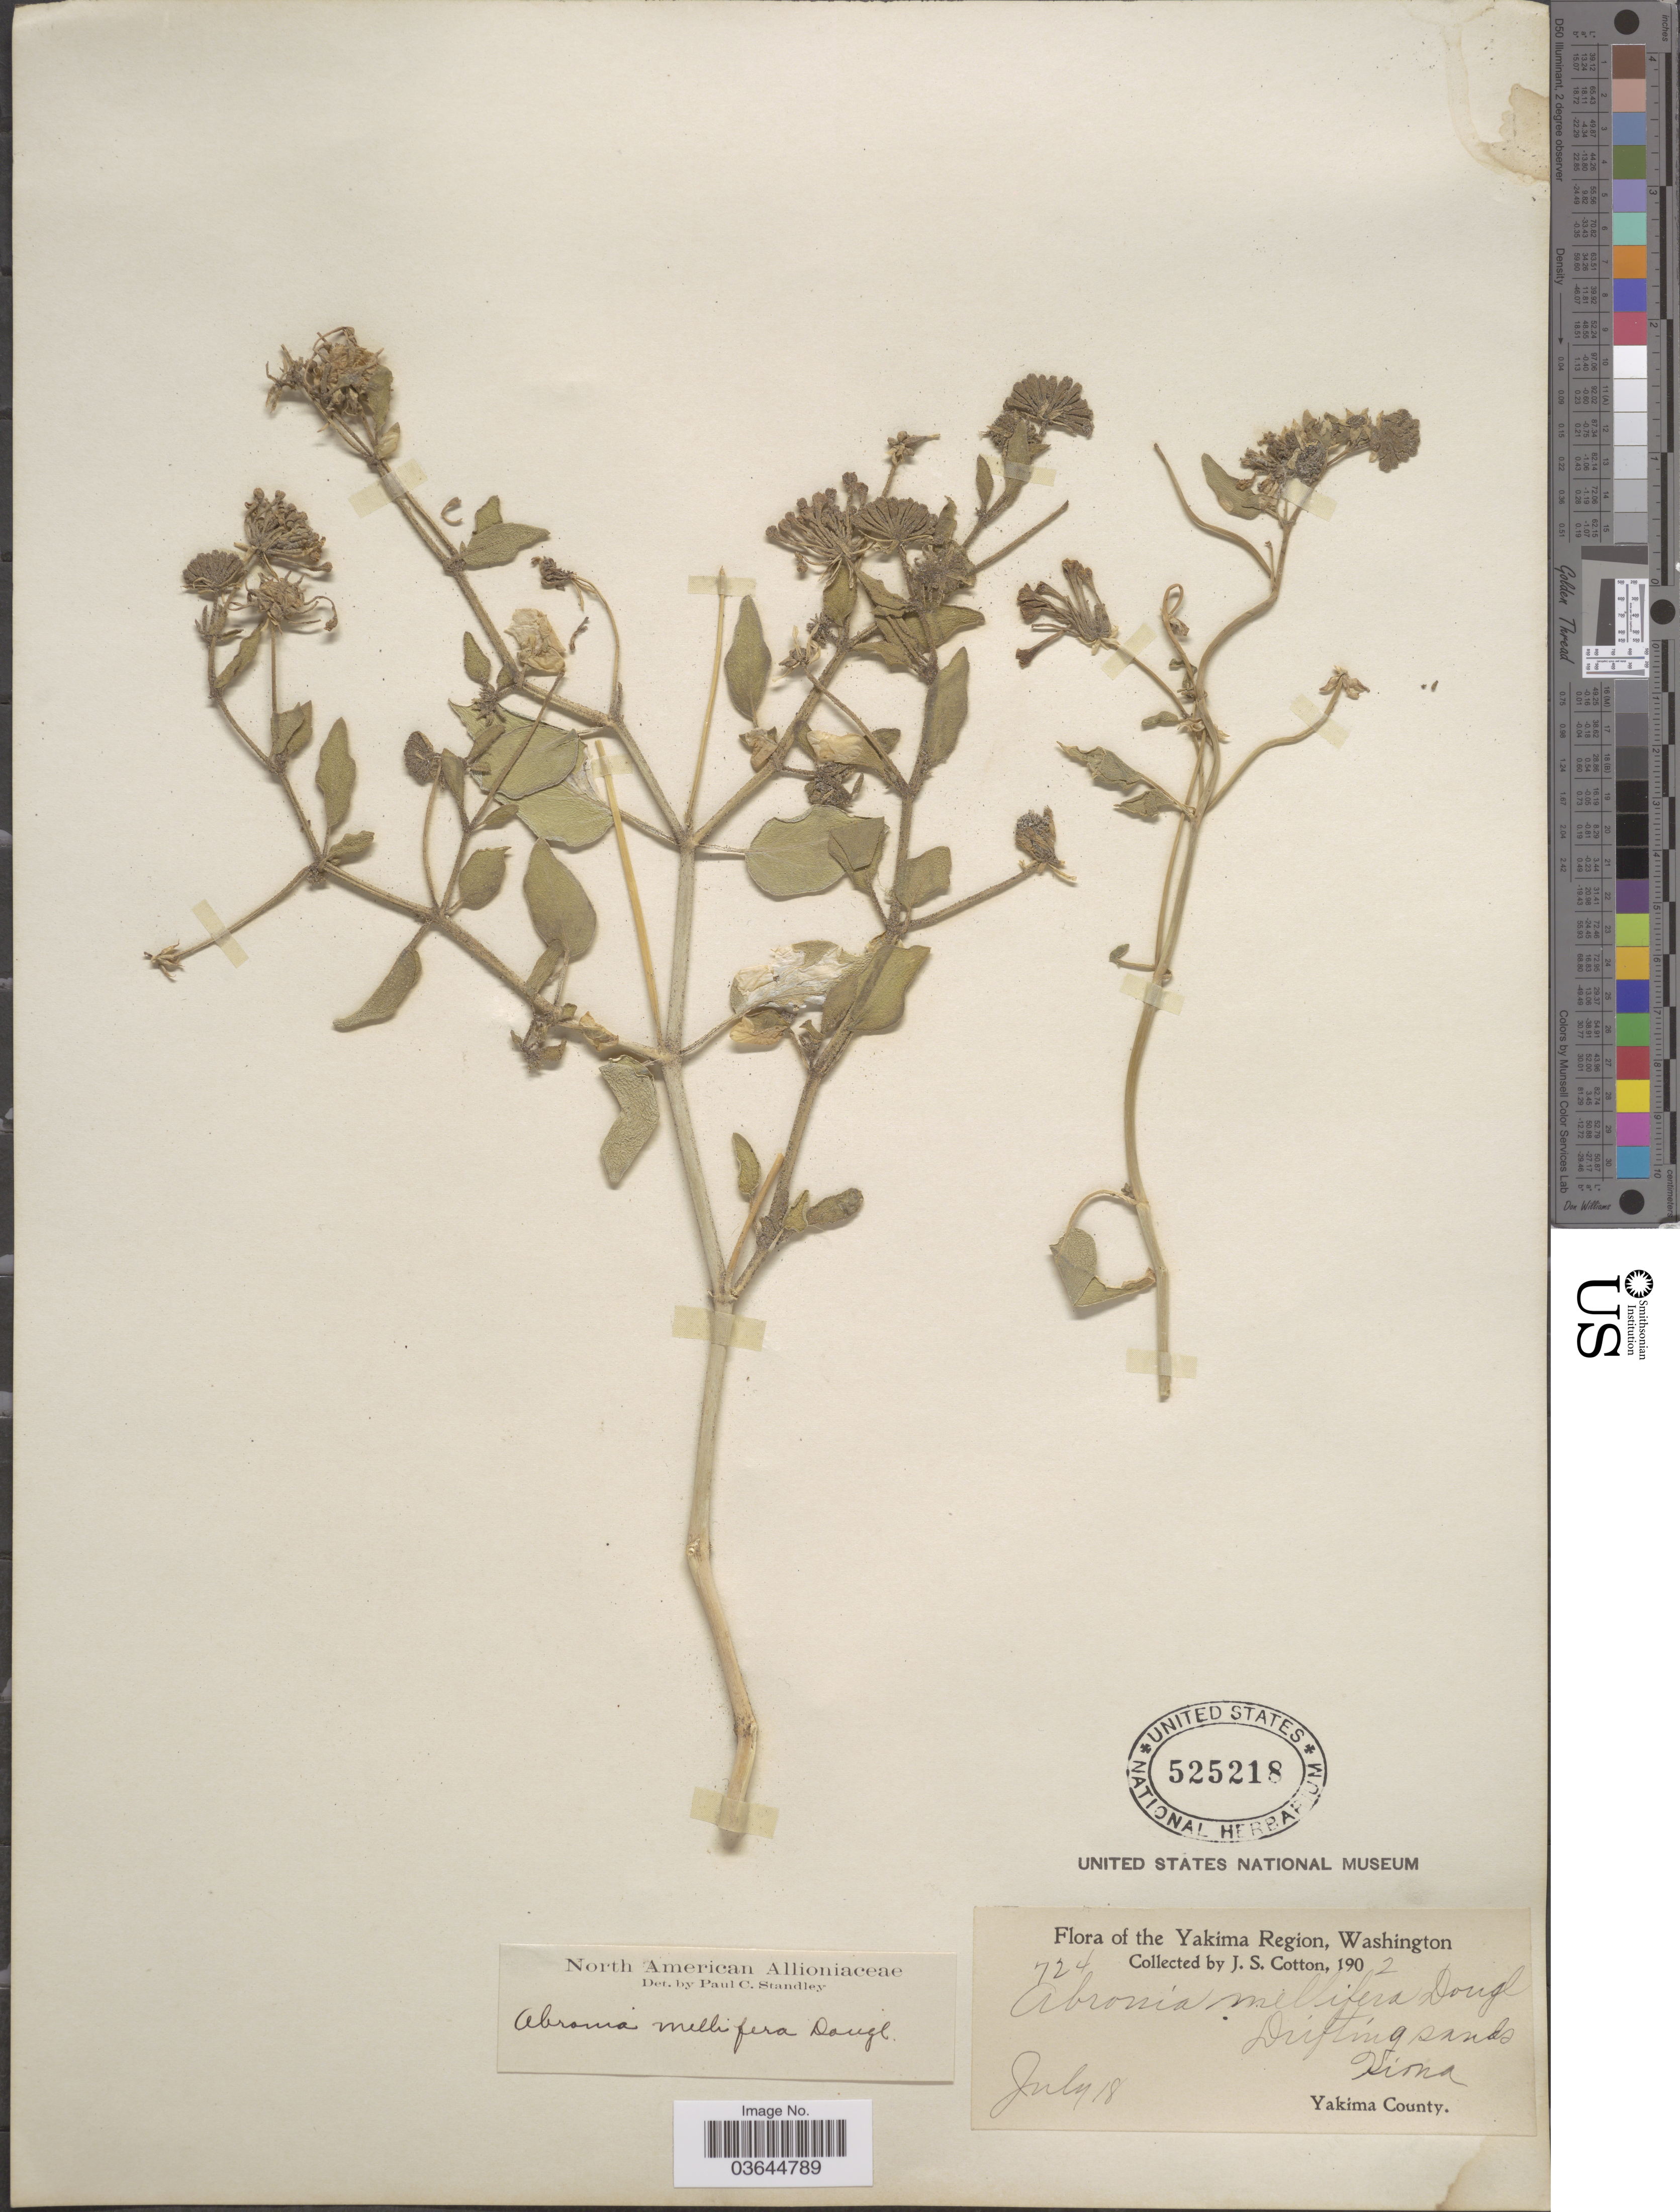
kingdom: Plantae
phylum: Tracheophyta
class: Magnoliopsida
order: Caryophyllales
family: Nyctaginaceae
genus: Abronia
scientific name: Abronia mellifera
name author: Douglas ex Hook.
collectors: J. S. Cotton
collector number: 724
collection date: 1902-07-18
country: United States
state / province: Washington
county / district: Yakima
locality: Yakima Region. Drifting sands. Kiona. Yakima County.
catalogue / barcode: US 525218